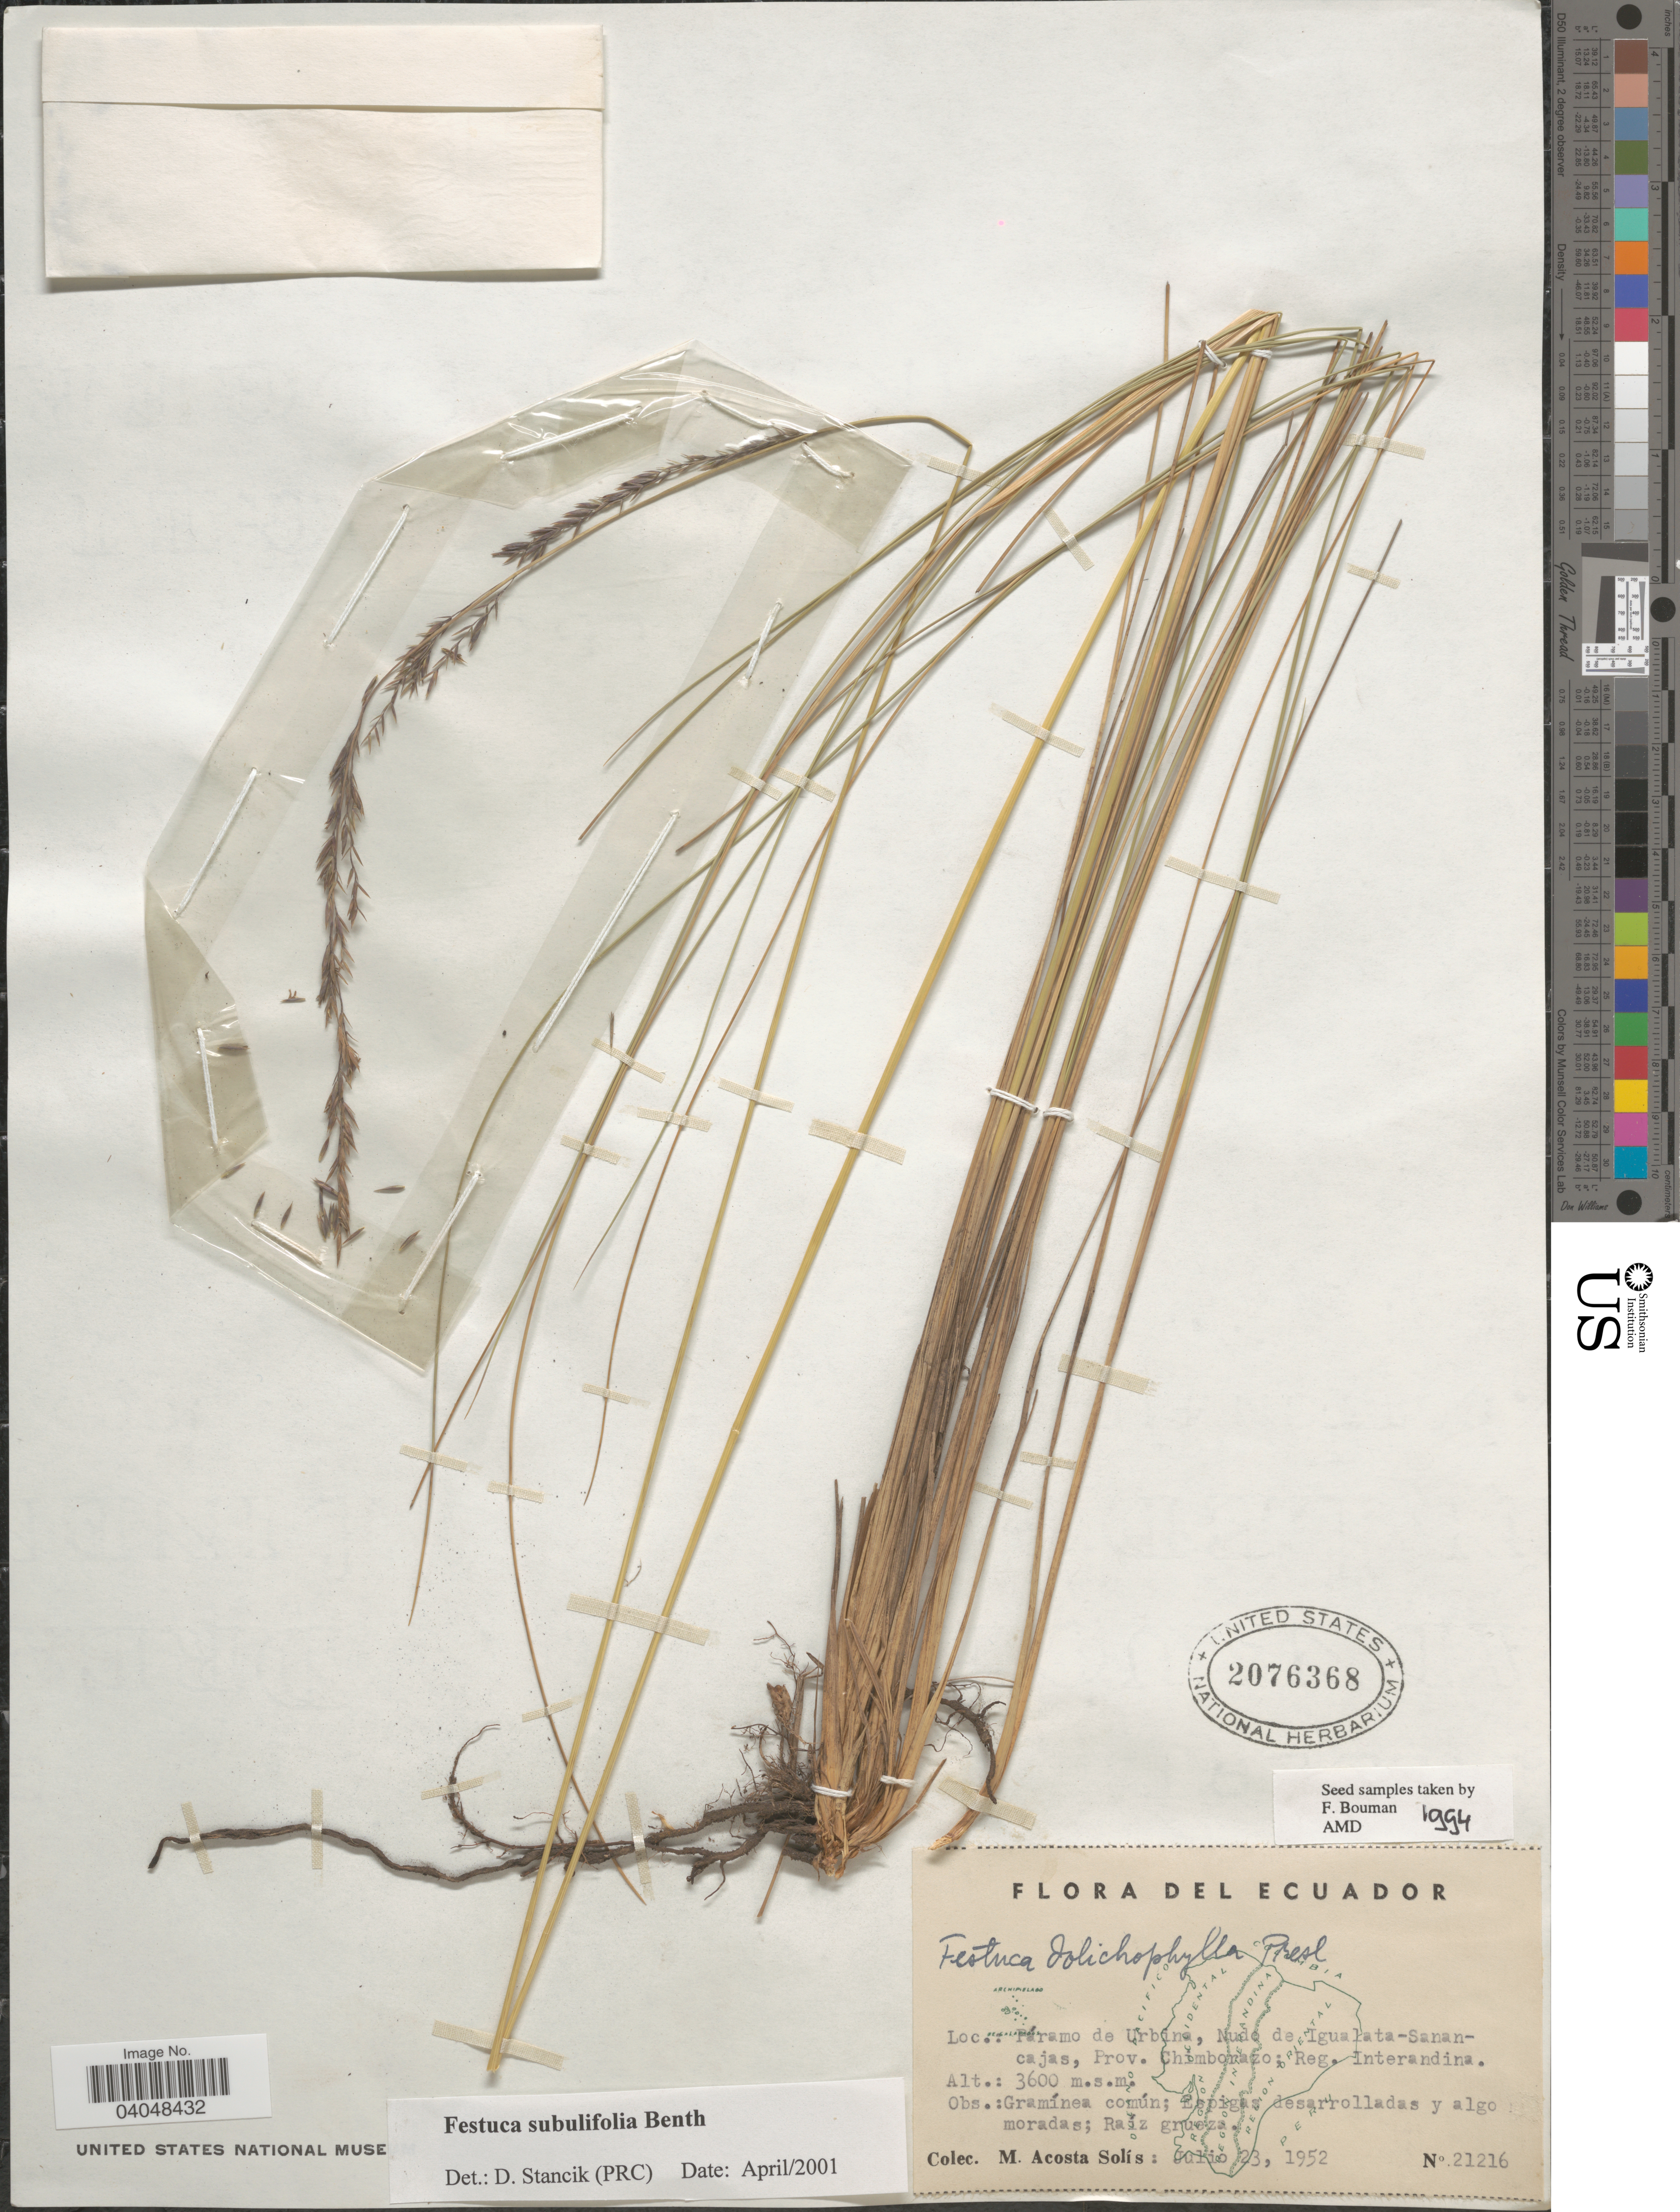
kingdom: Plantae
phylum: Tracheophyta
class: Liliopsida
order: Poales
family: Poaceae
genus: Festuca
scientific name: Festuca subulifolia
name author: Benth.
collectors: M. Acosta Solis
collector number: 21216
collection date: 1952-07-23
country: Ecuador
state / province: Chimborazo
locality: Páramo de Urbina, Nudo de Igualata-Sanancajas, Reg. Interandina.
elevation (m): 3600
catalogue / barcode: US 2076368